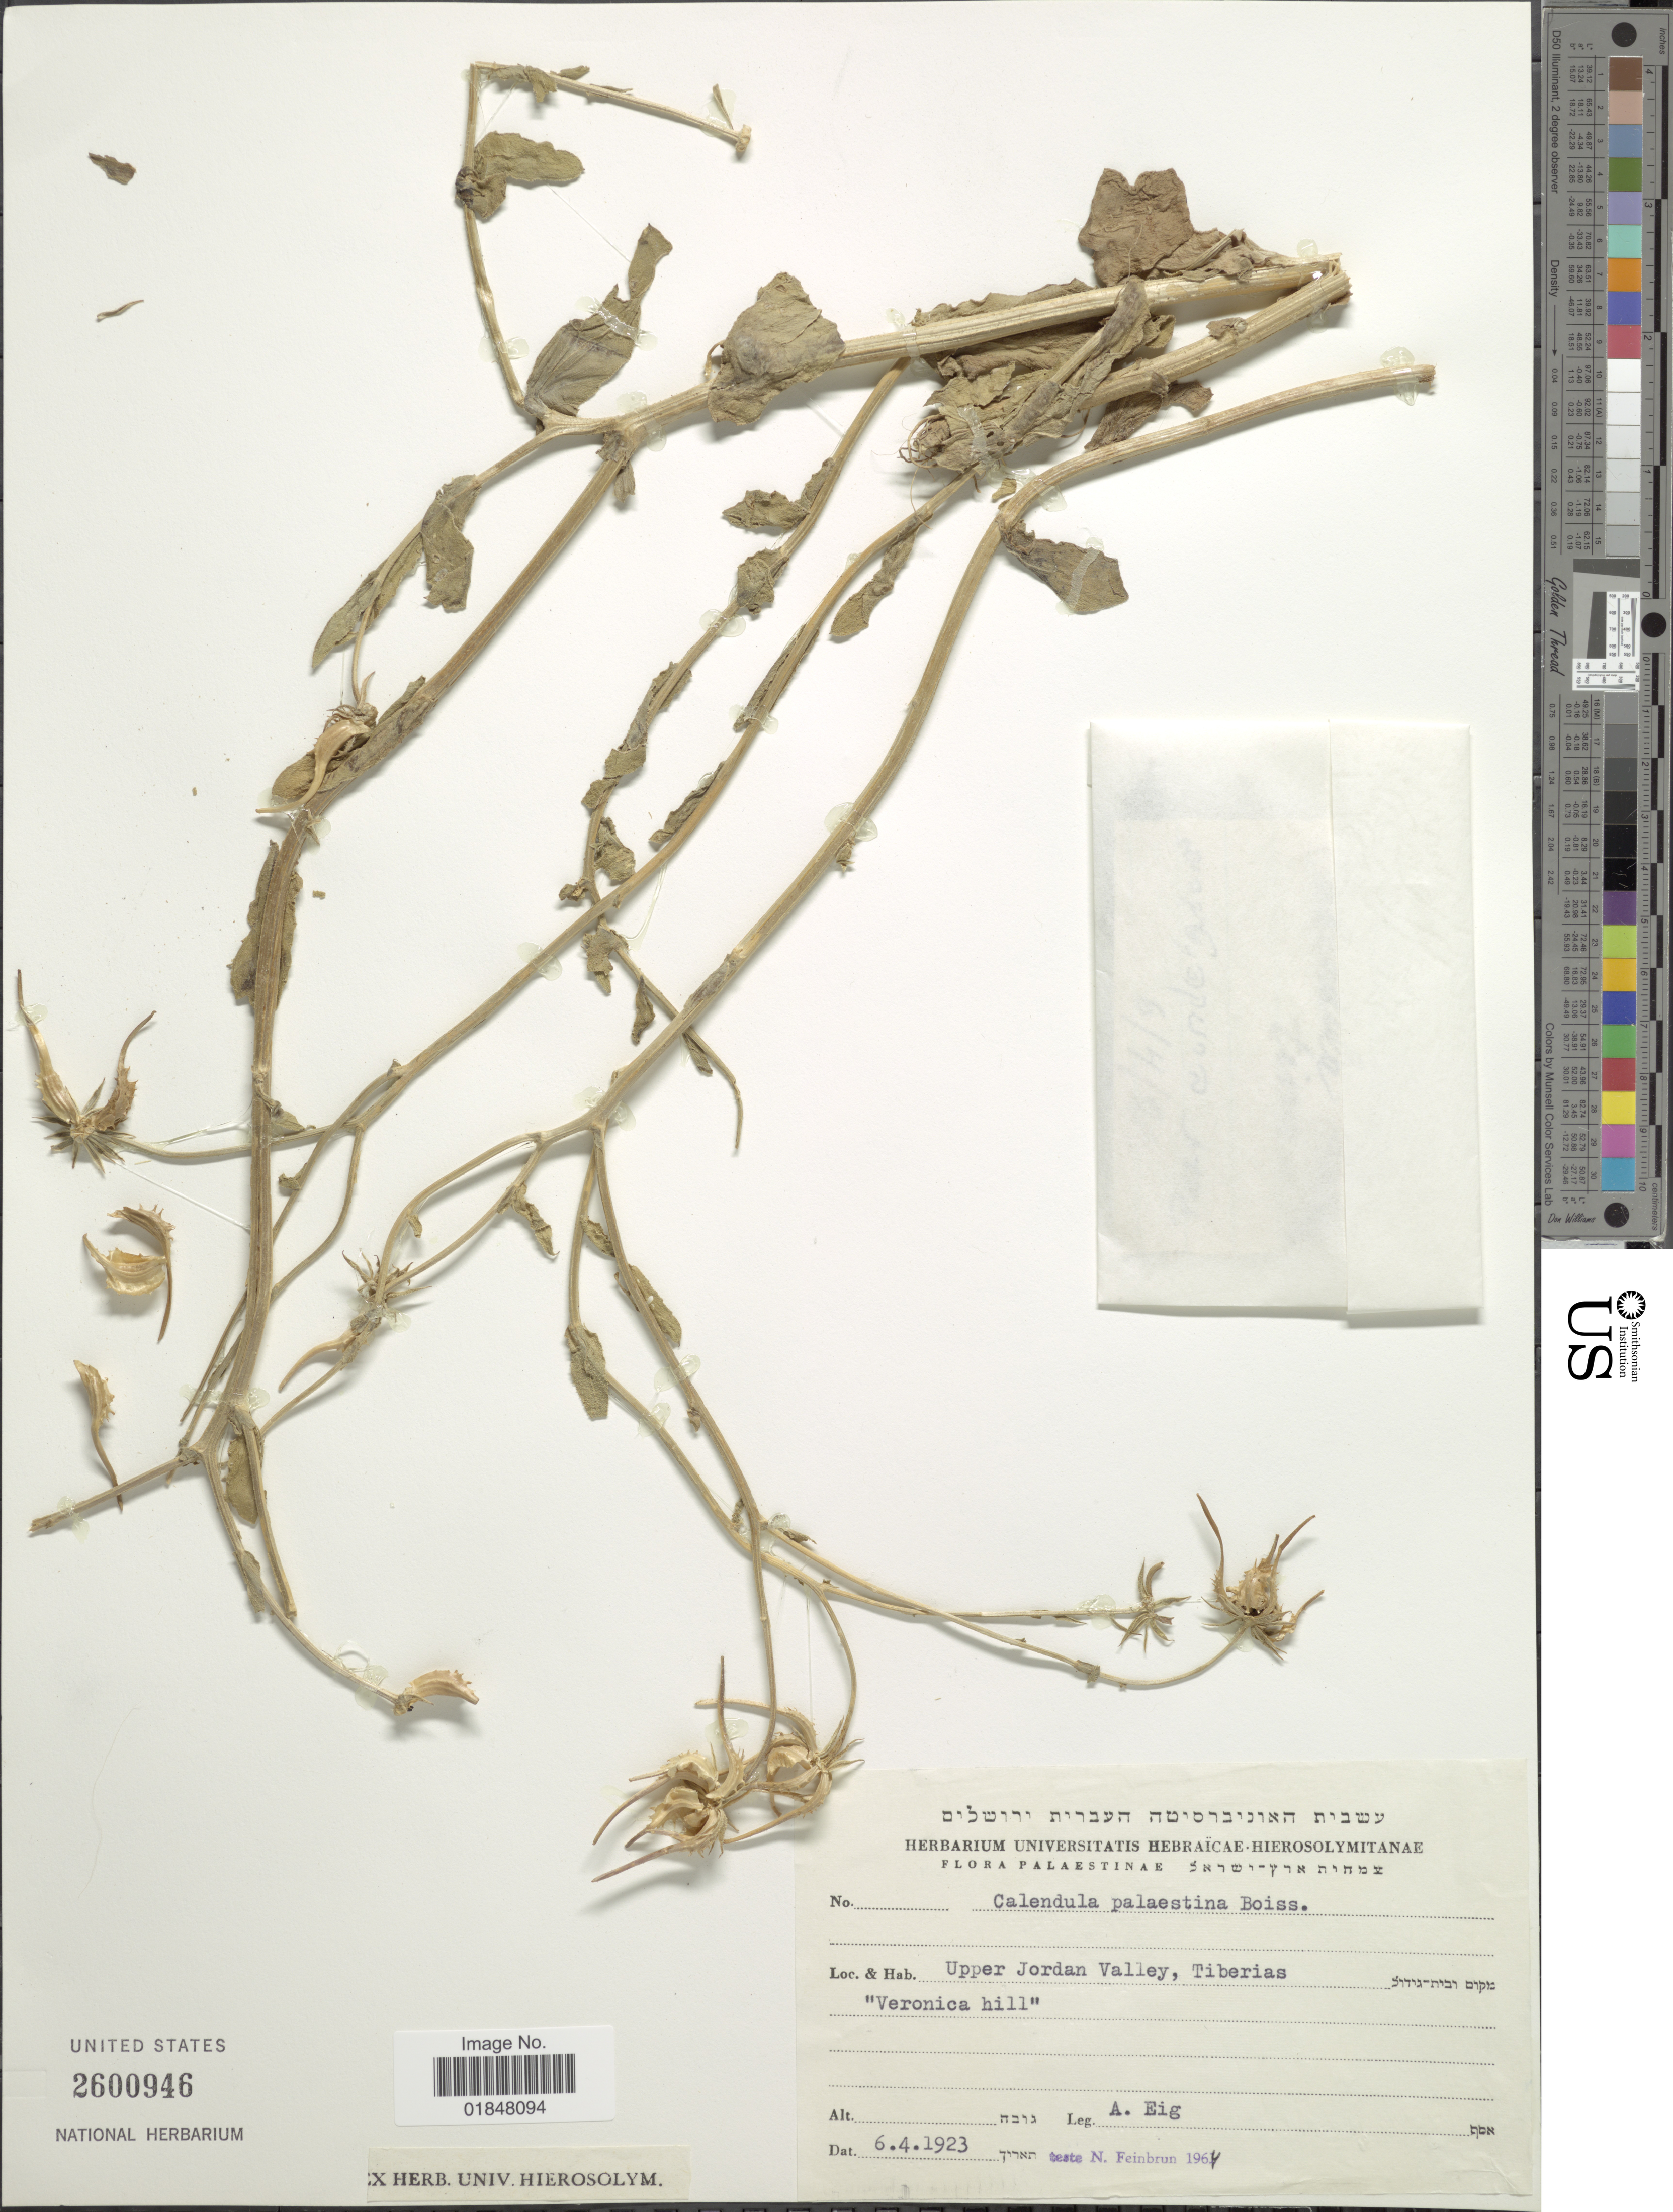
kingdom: Plantae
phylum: Tracheophyta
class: Magnoliopsida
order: Asterales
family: Asteraceae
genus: Calendula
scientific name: Calendula palestina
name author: Boiss.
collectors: A. Eig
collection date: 1923-04-06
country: Jordan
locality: Palestinae, Upper Jordan Valley, Tiberias, "Veronica Hill"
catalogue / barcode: US 2600946